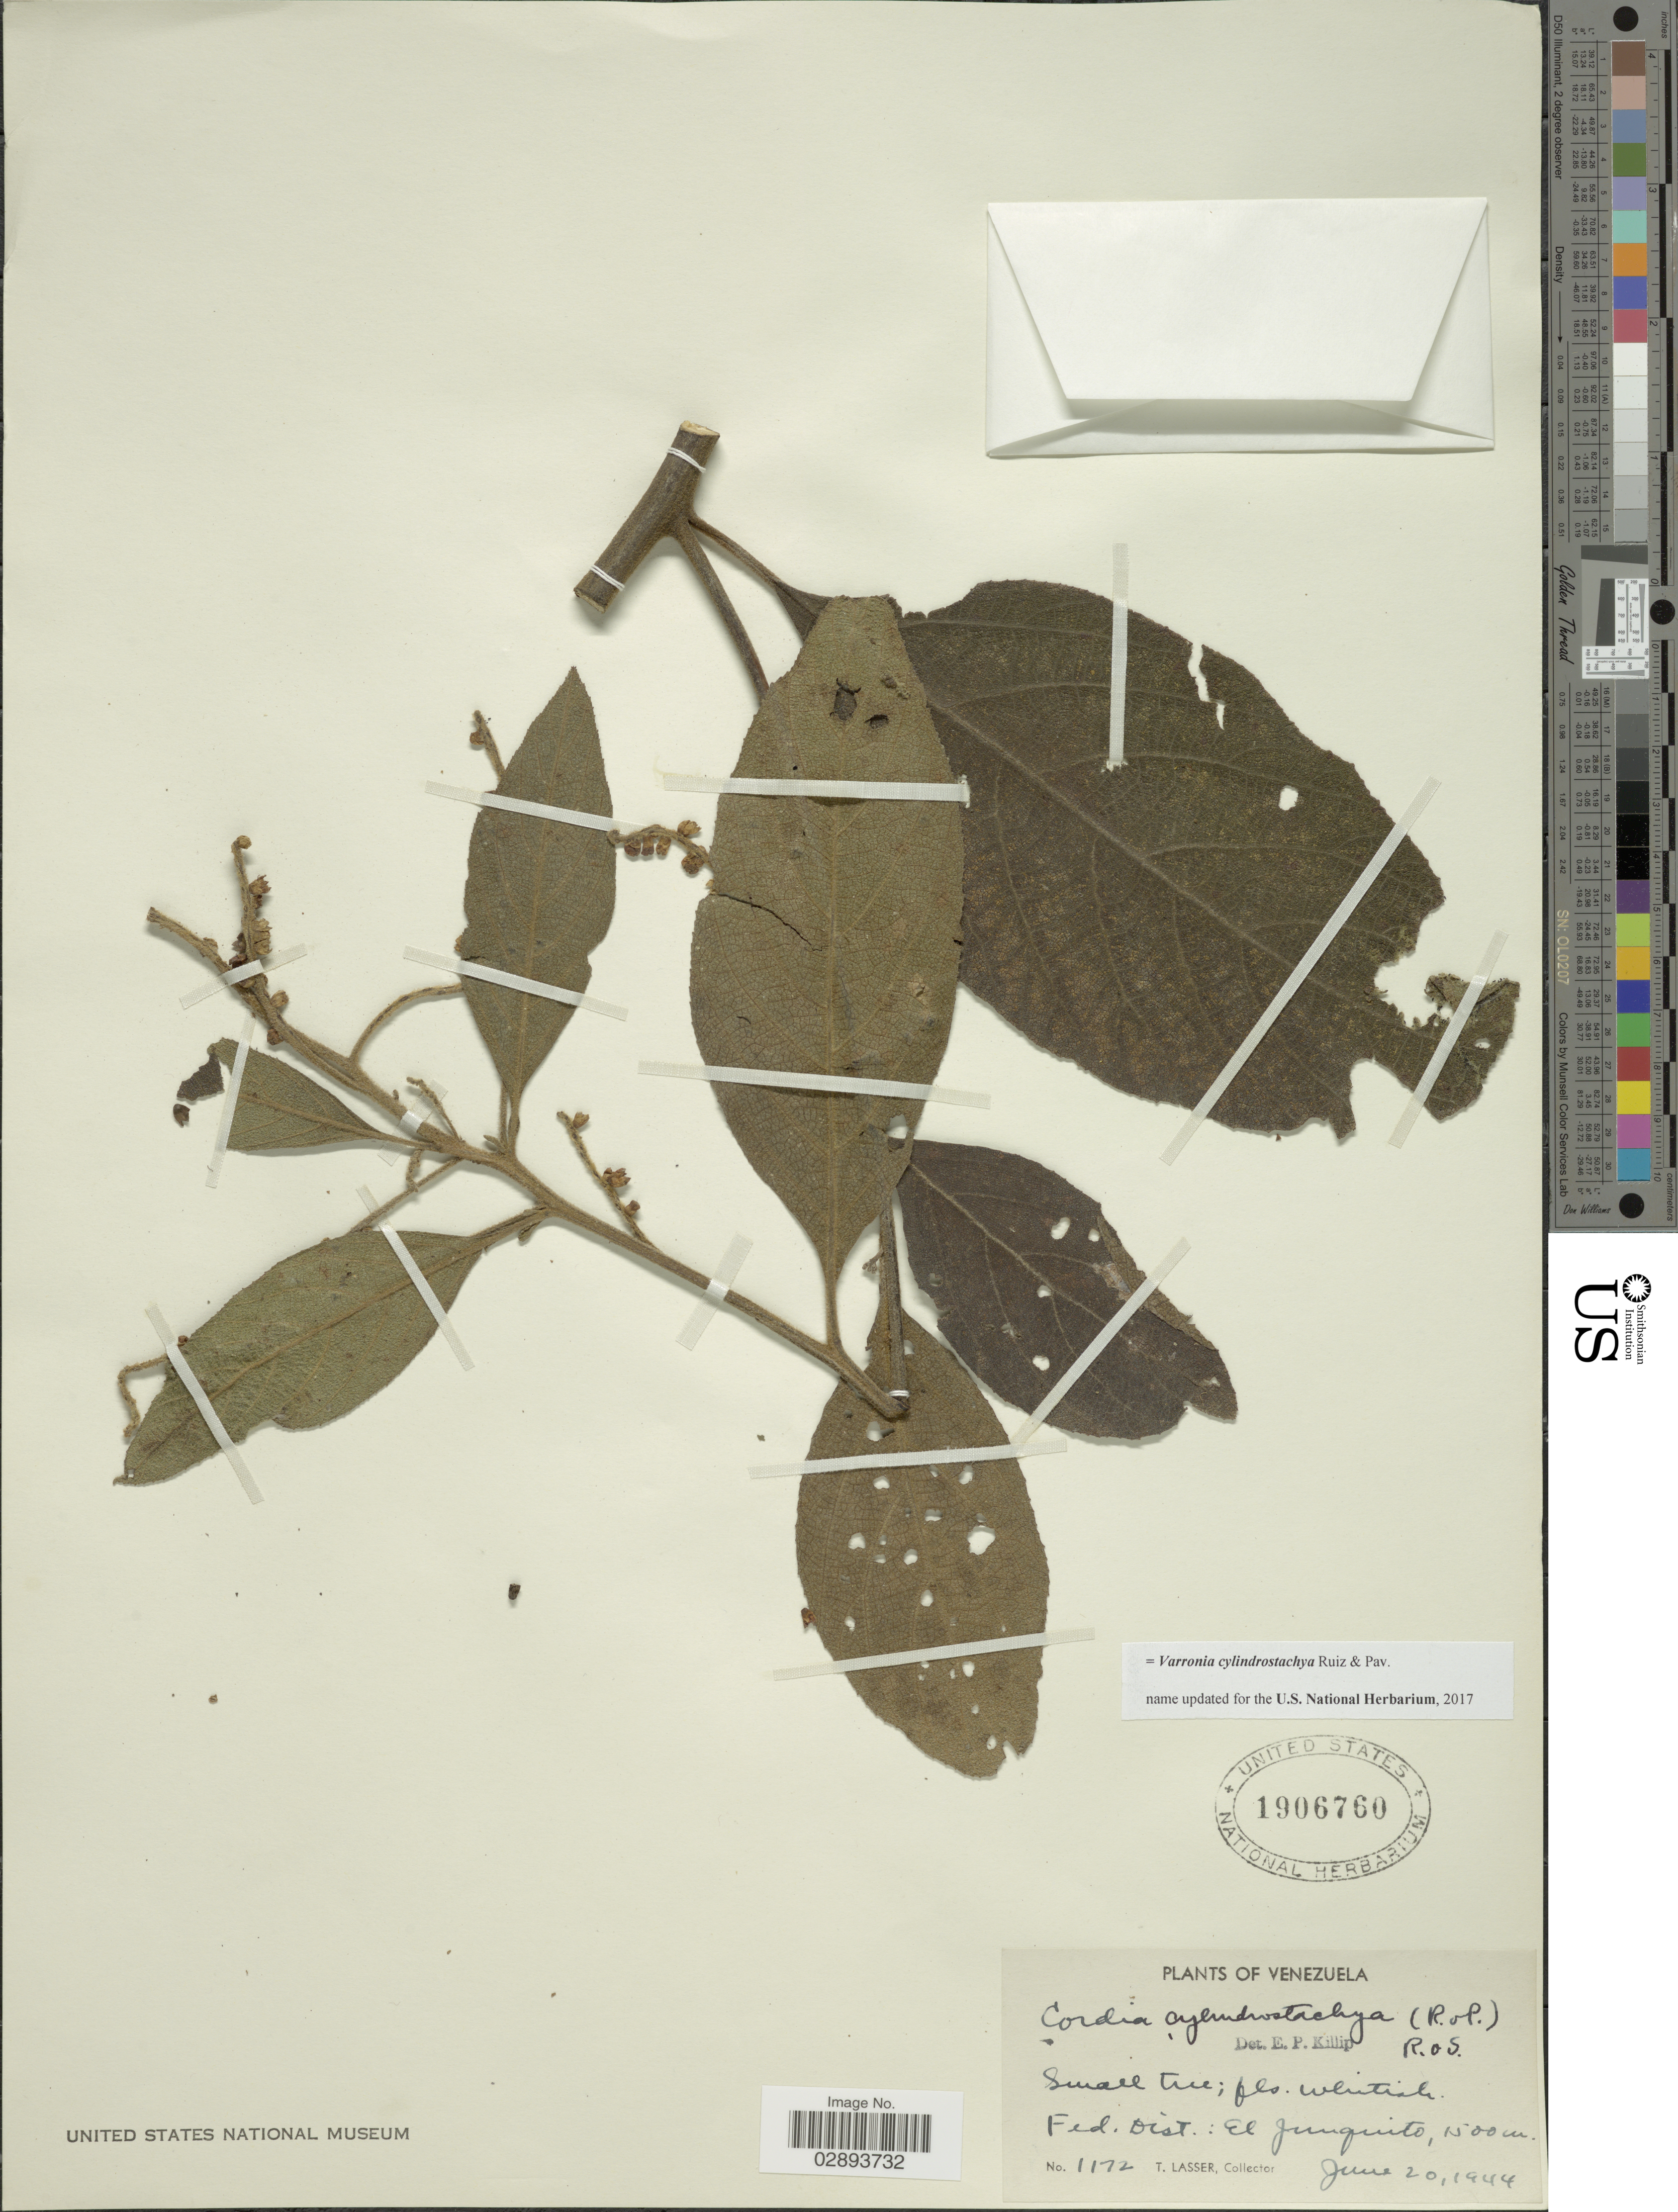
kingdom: Plantae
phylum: Tracheophyta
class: Magnoliopsida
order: Boraginales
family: Cordiaceae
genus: Varronia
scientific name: Varronia cylindrostachya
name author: Ruiz & Pav.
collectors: T. Lasser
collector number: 1172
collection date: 1944-06-20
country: Venezuela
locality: Fed. Dist., El Junguito.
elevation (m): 1500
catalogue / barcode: US 1906760